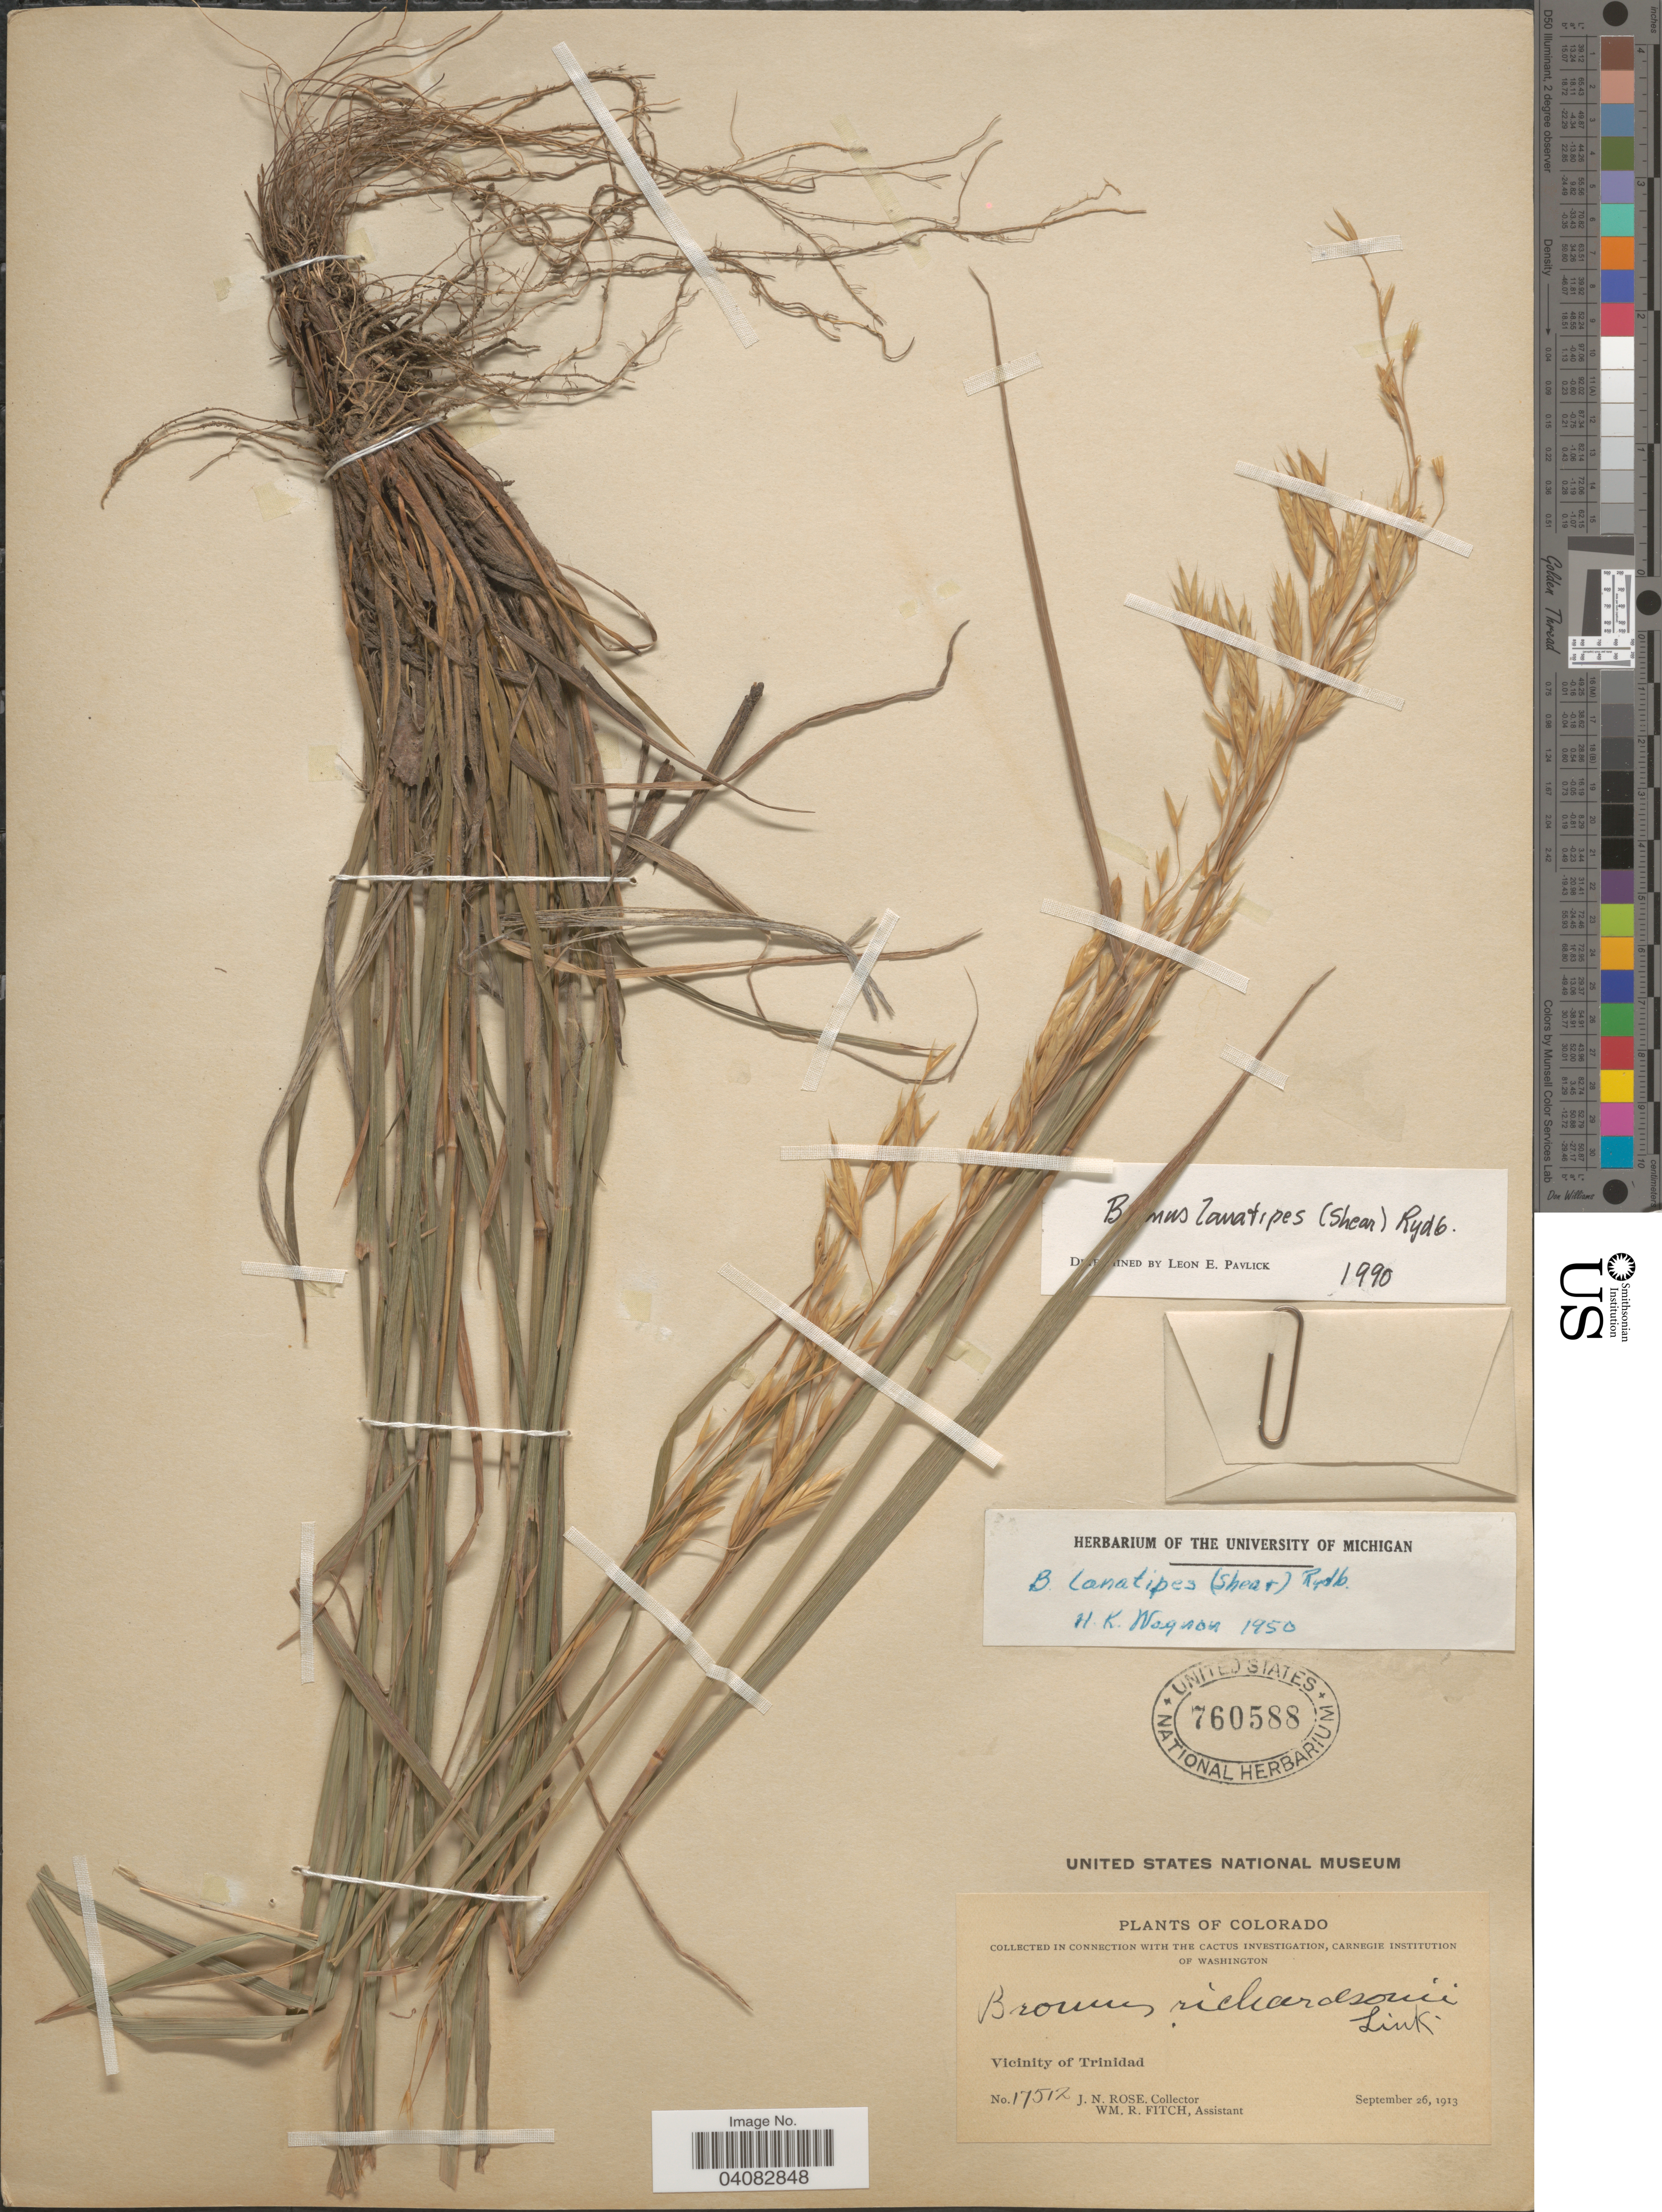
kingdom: Plantae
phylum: Tracheophyta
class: Liliopsida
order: Poales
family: Poaceae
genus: Bromus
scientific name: Bromus lanatipes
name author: (Shear) Rydb.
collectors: J. N. Rose & W. R. Fitch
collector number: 17512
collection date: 1913-09-26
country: United States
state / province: Colorado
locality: Vicinity of Trinidad.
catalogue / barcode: US 760588